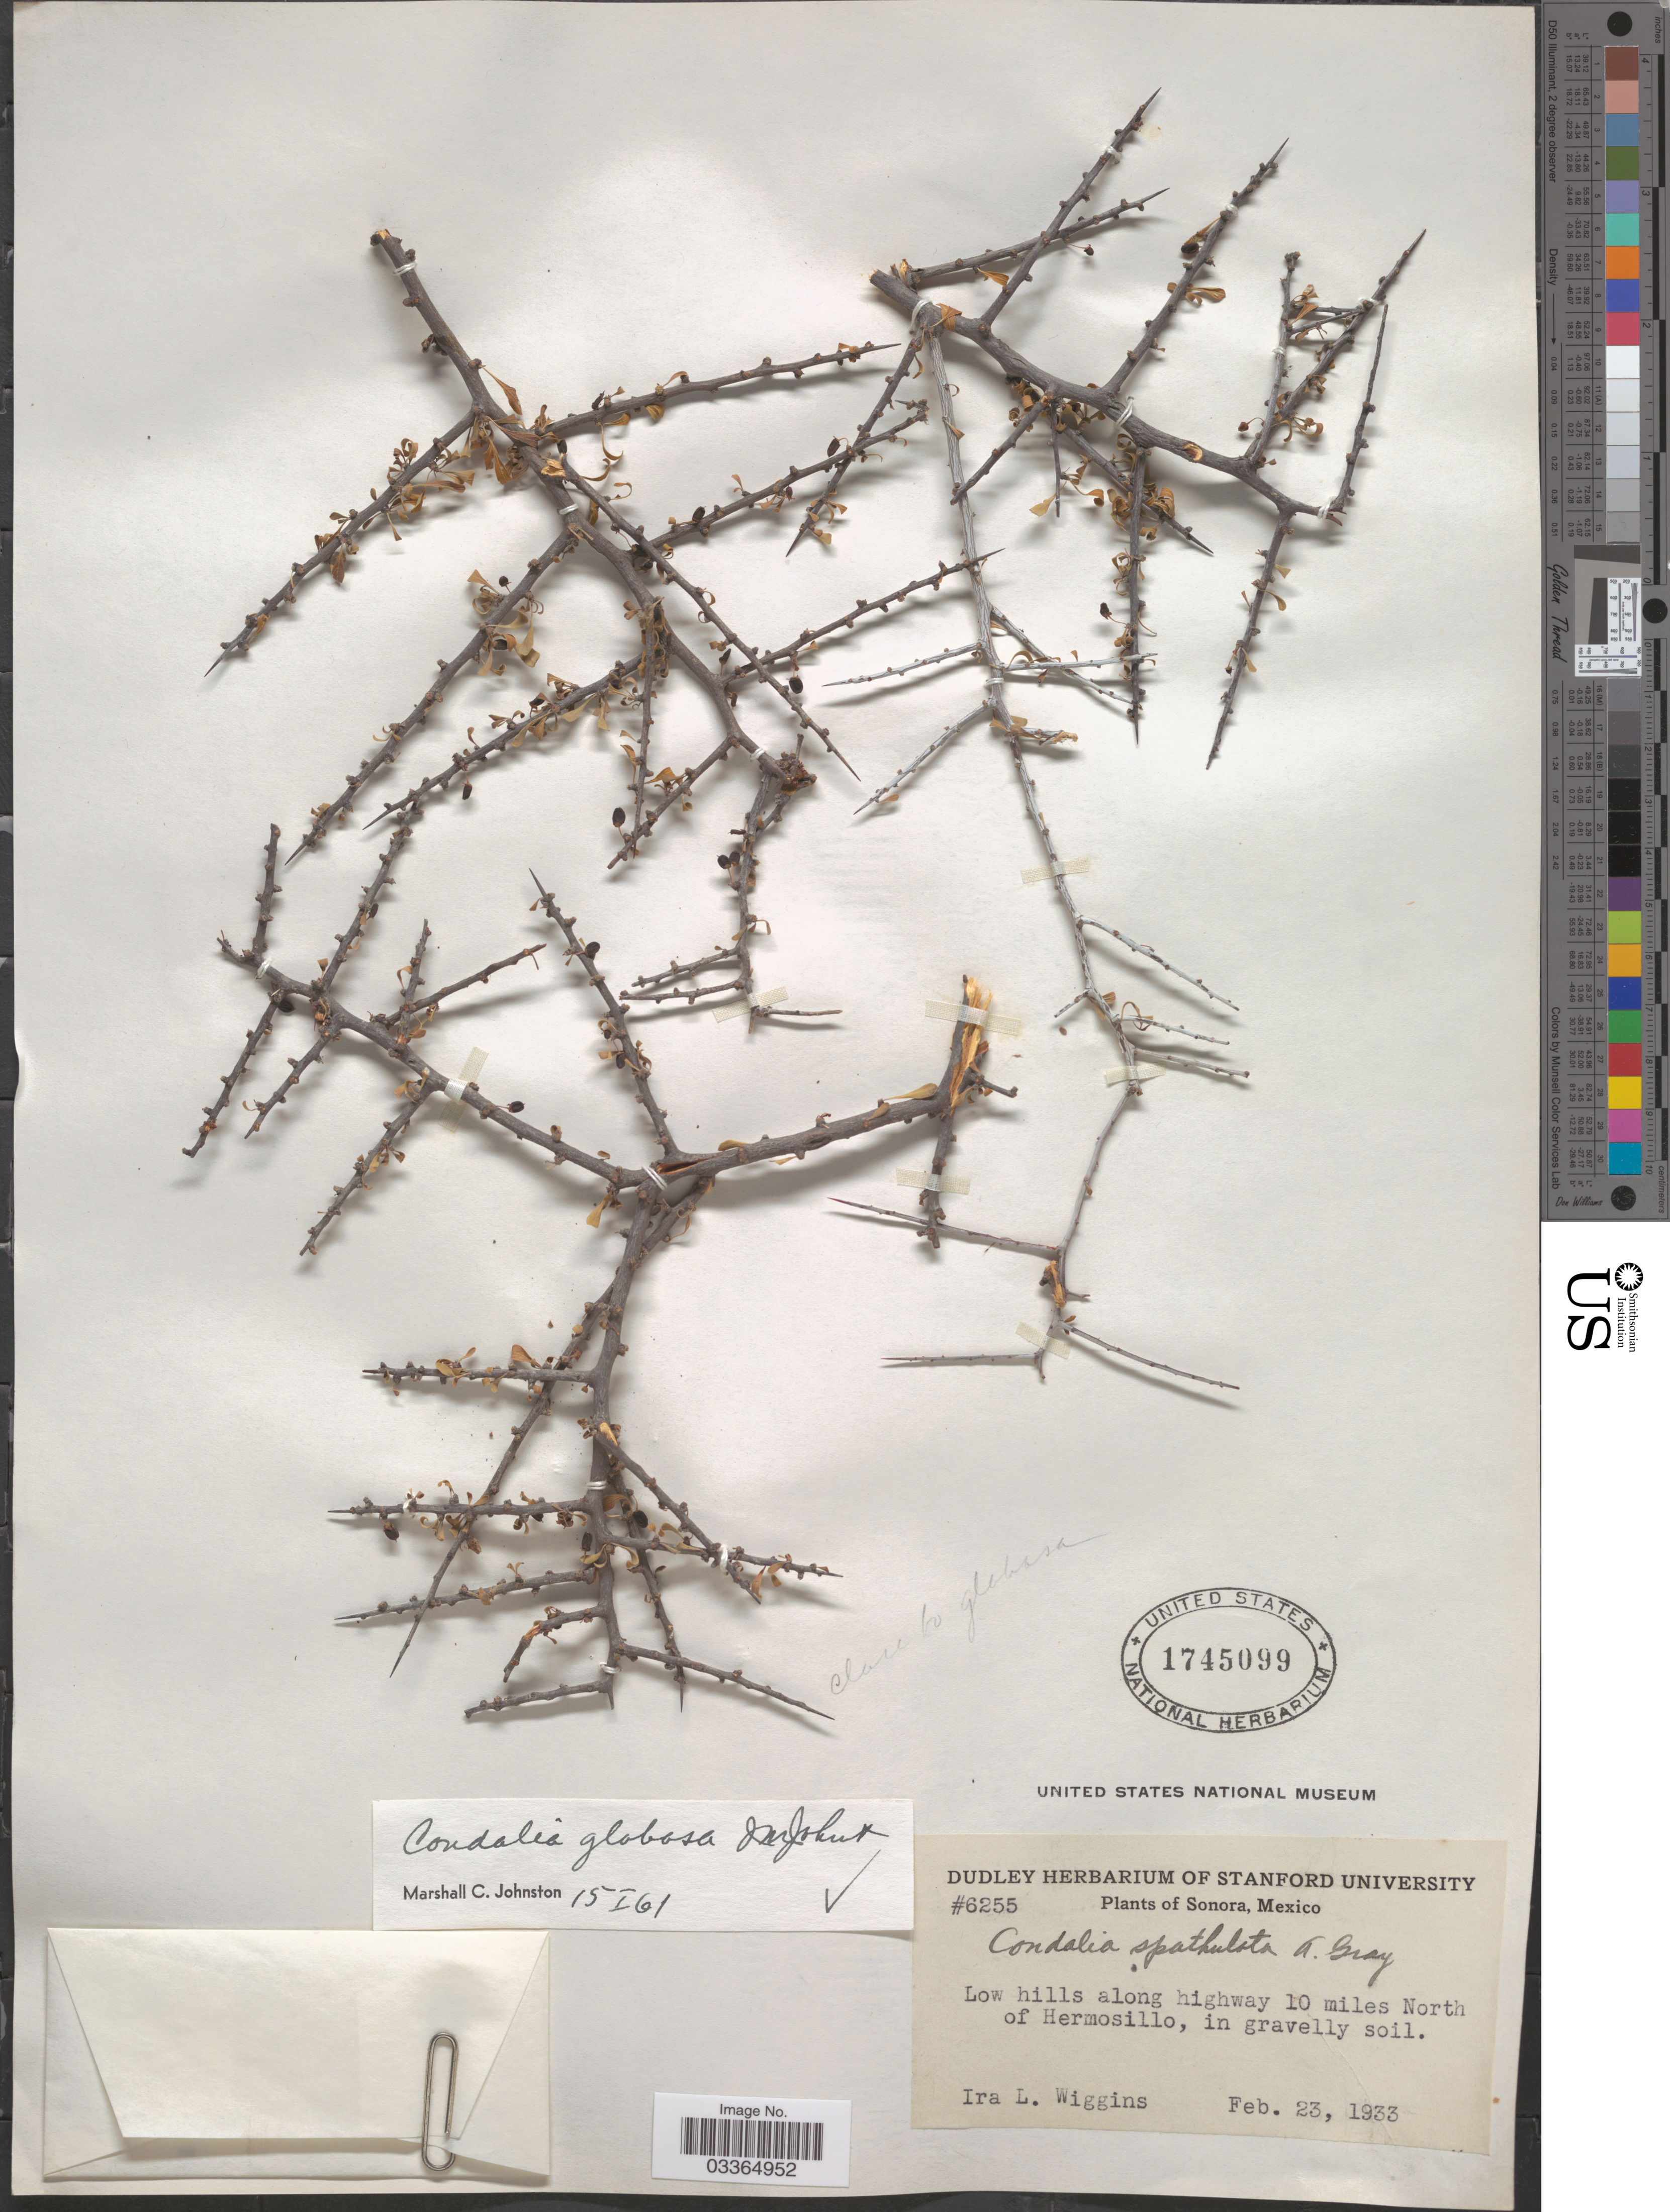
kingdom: Plantae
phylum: Tracheophyta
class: Magnoliopsida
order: Rosales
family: Rhamnaceae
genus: Condalia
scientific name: Condalia globosa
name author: I.M. Johnst.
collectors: I. L. Wiggins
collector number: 6255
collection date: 1933-02-23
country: Mexico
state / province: Sonora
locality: Low hills along highway 10 miles North of Hermosillo.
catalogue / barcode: US 1745099